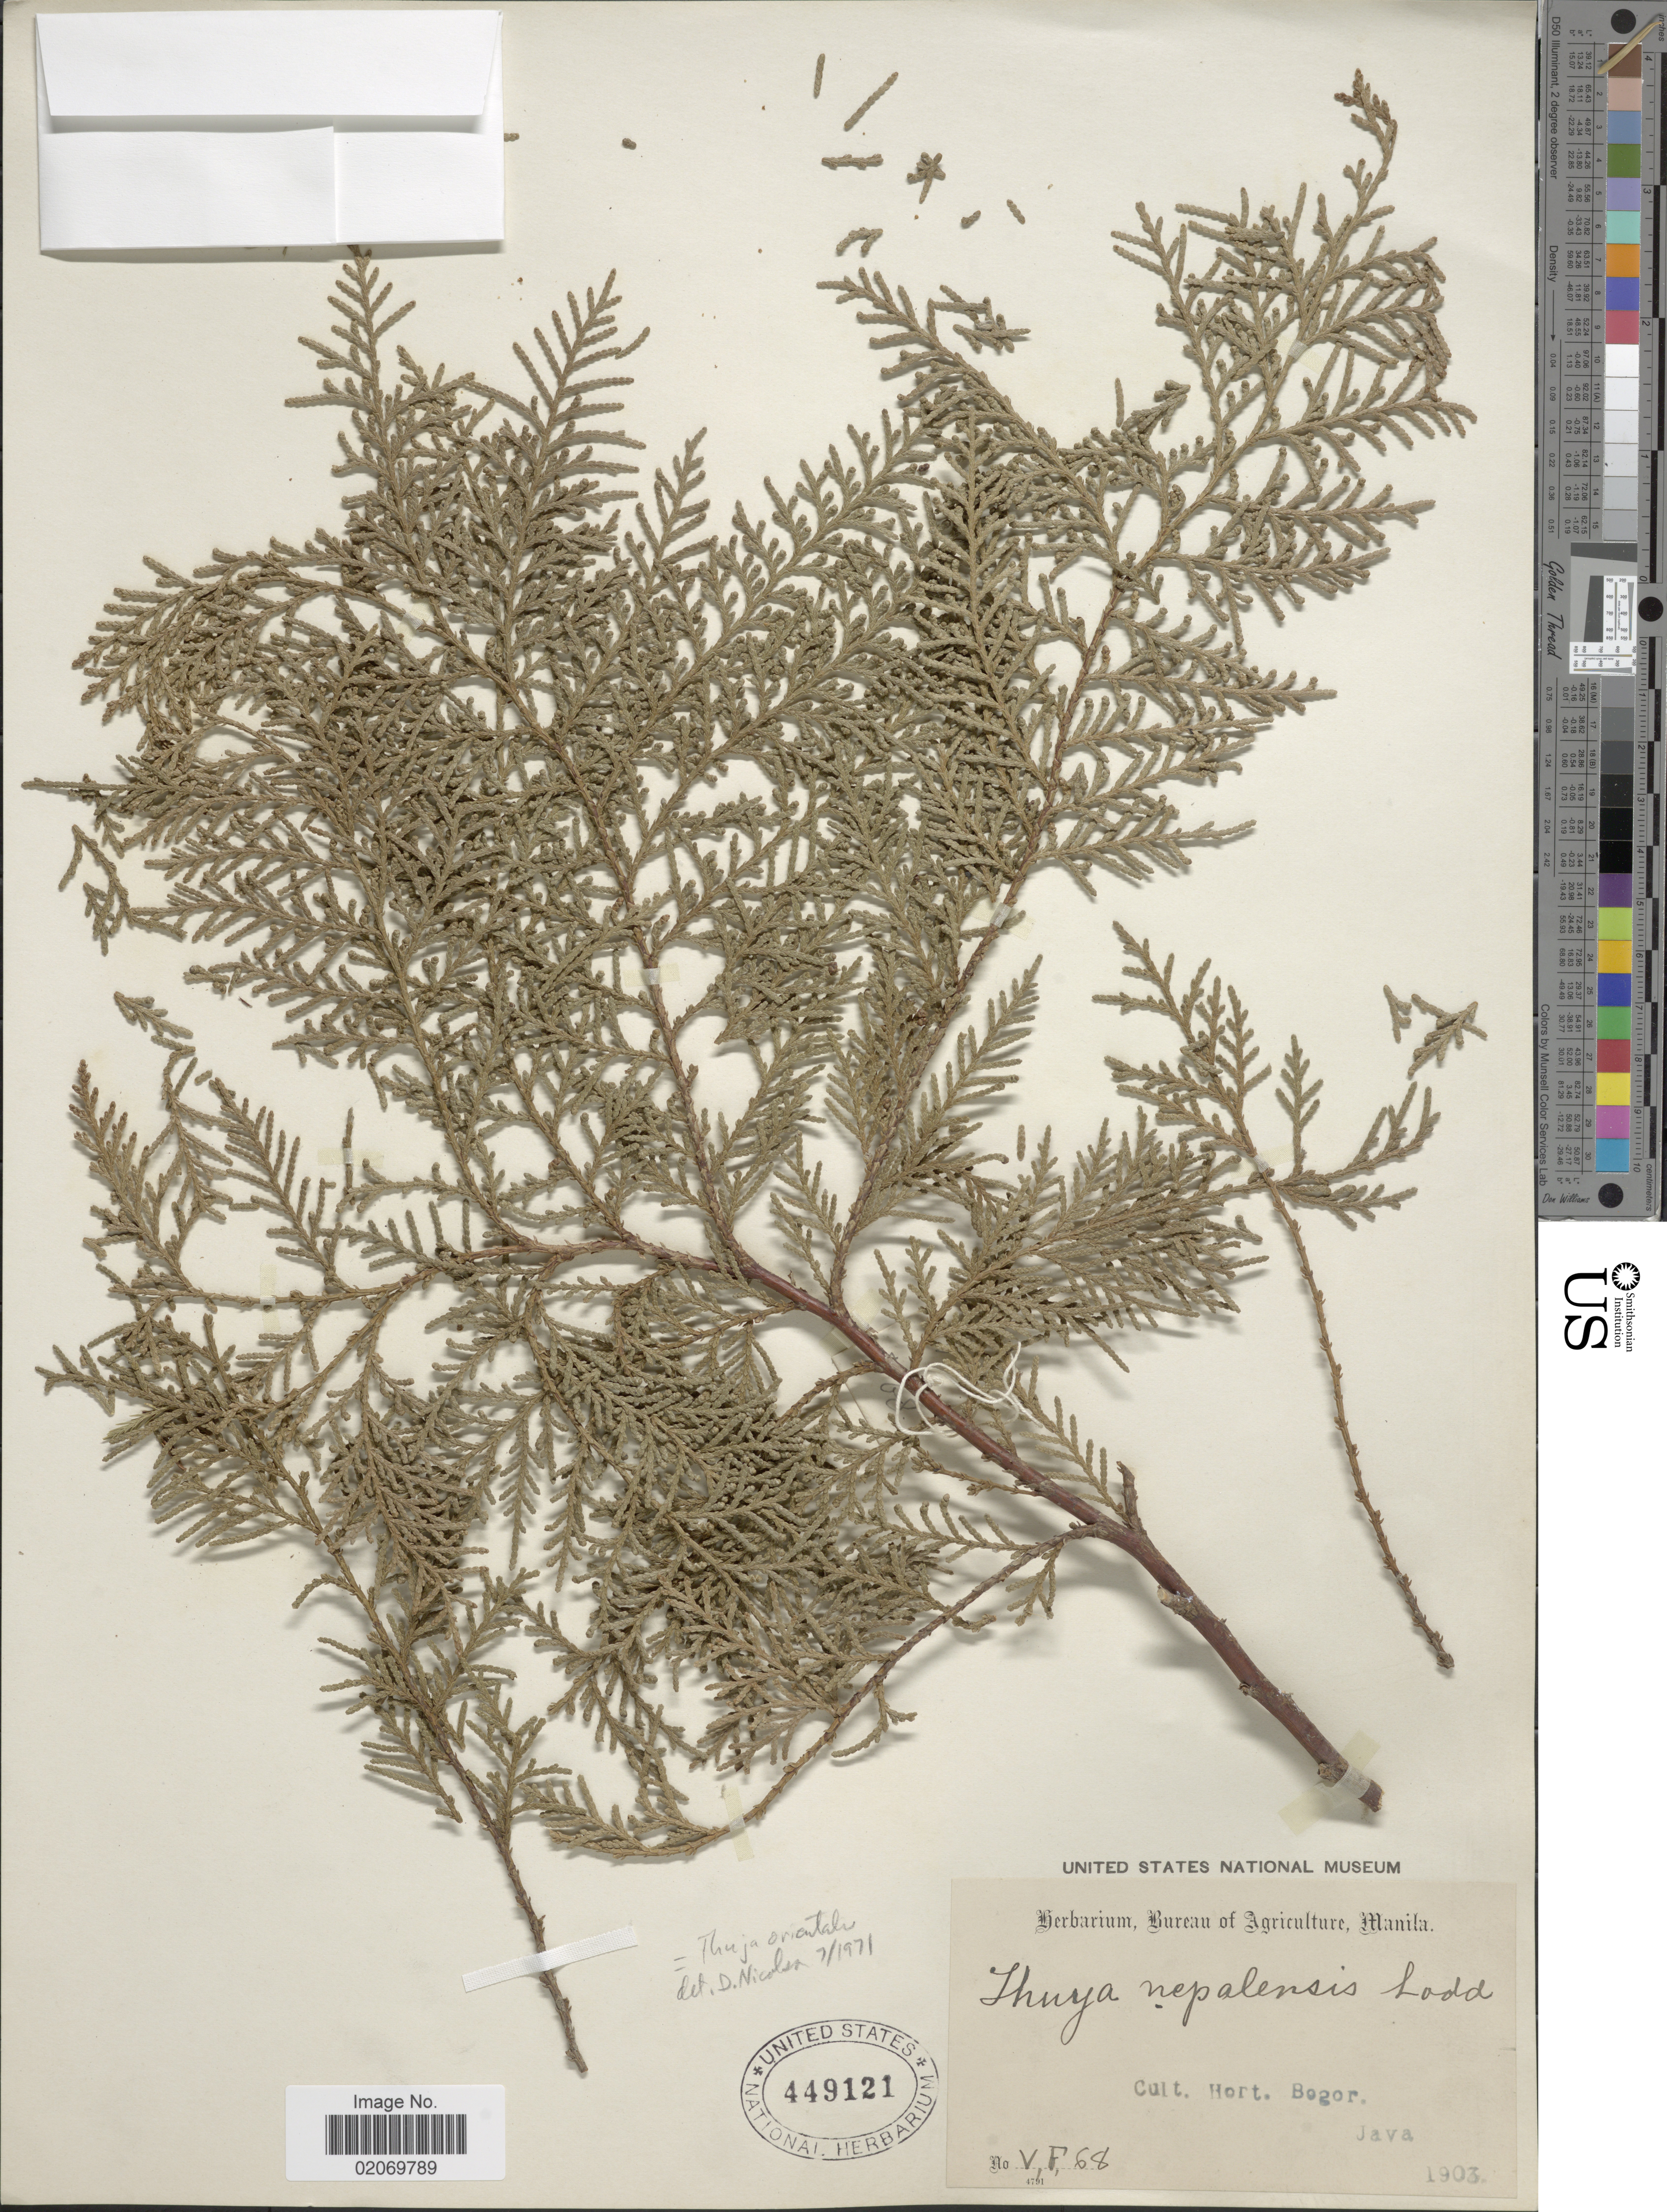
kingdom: Plantae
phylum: Tracheophyta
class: Pinopsida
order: Pinales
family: Cupressaceae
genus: Thuja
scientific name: Thuja orientalis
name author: L.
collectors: ex Herb. Bur. Agric. Manila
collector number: V.F. 68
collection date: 1903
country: Indonesia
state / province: Java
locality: Cult. Hort. Bogor.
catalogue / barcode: US 449121